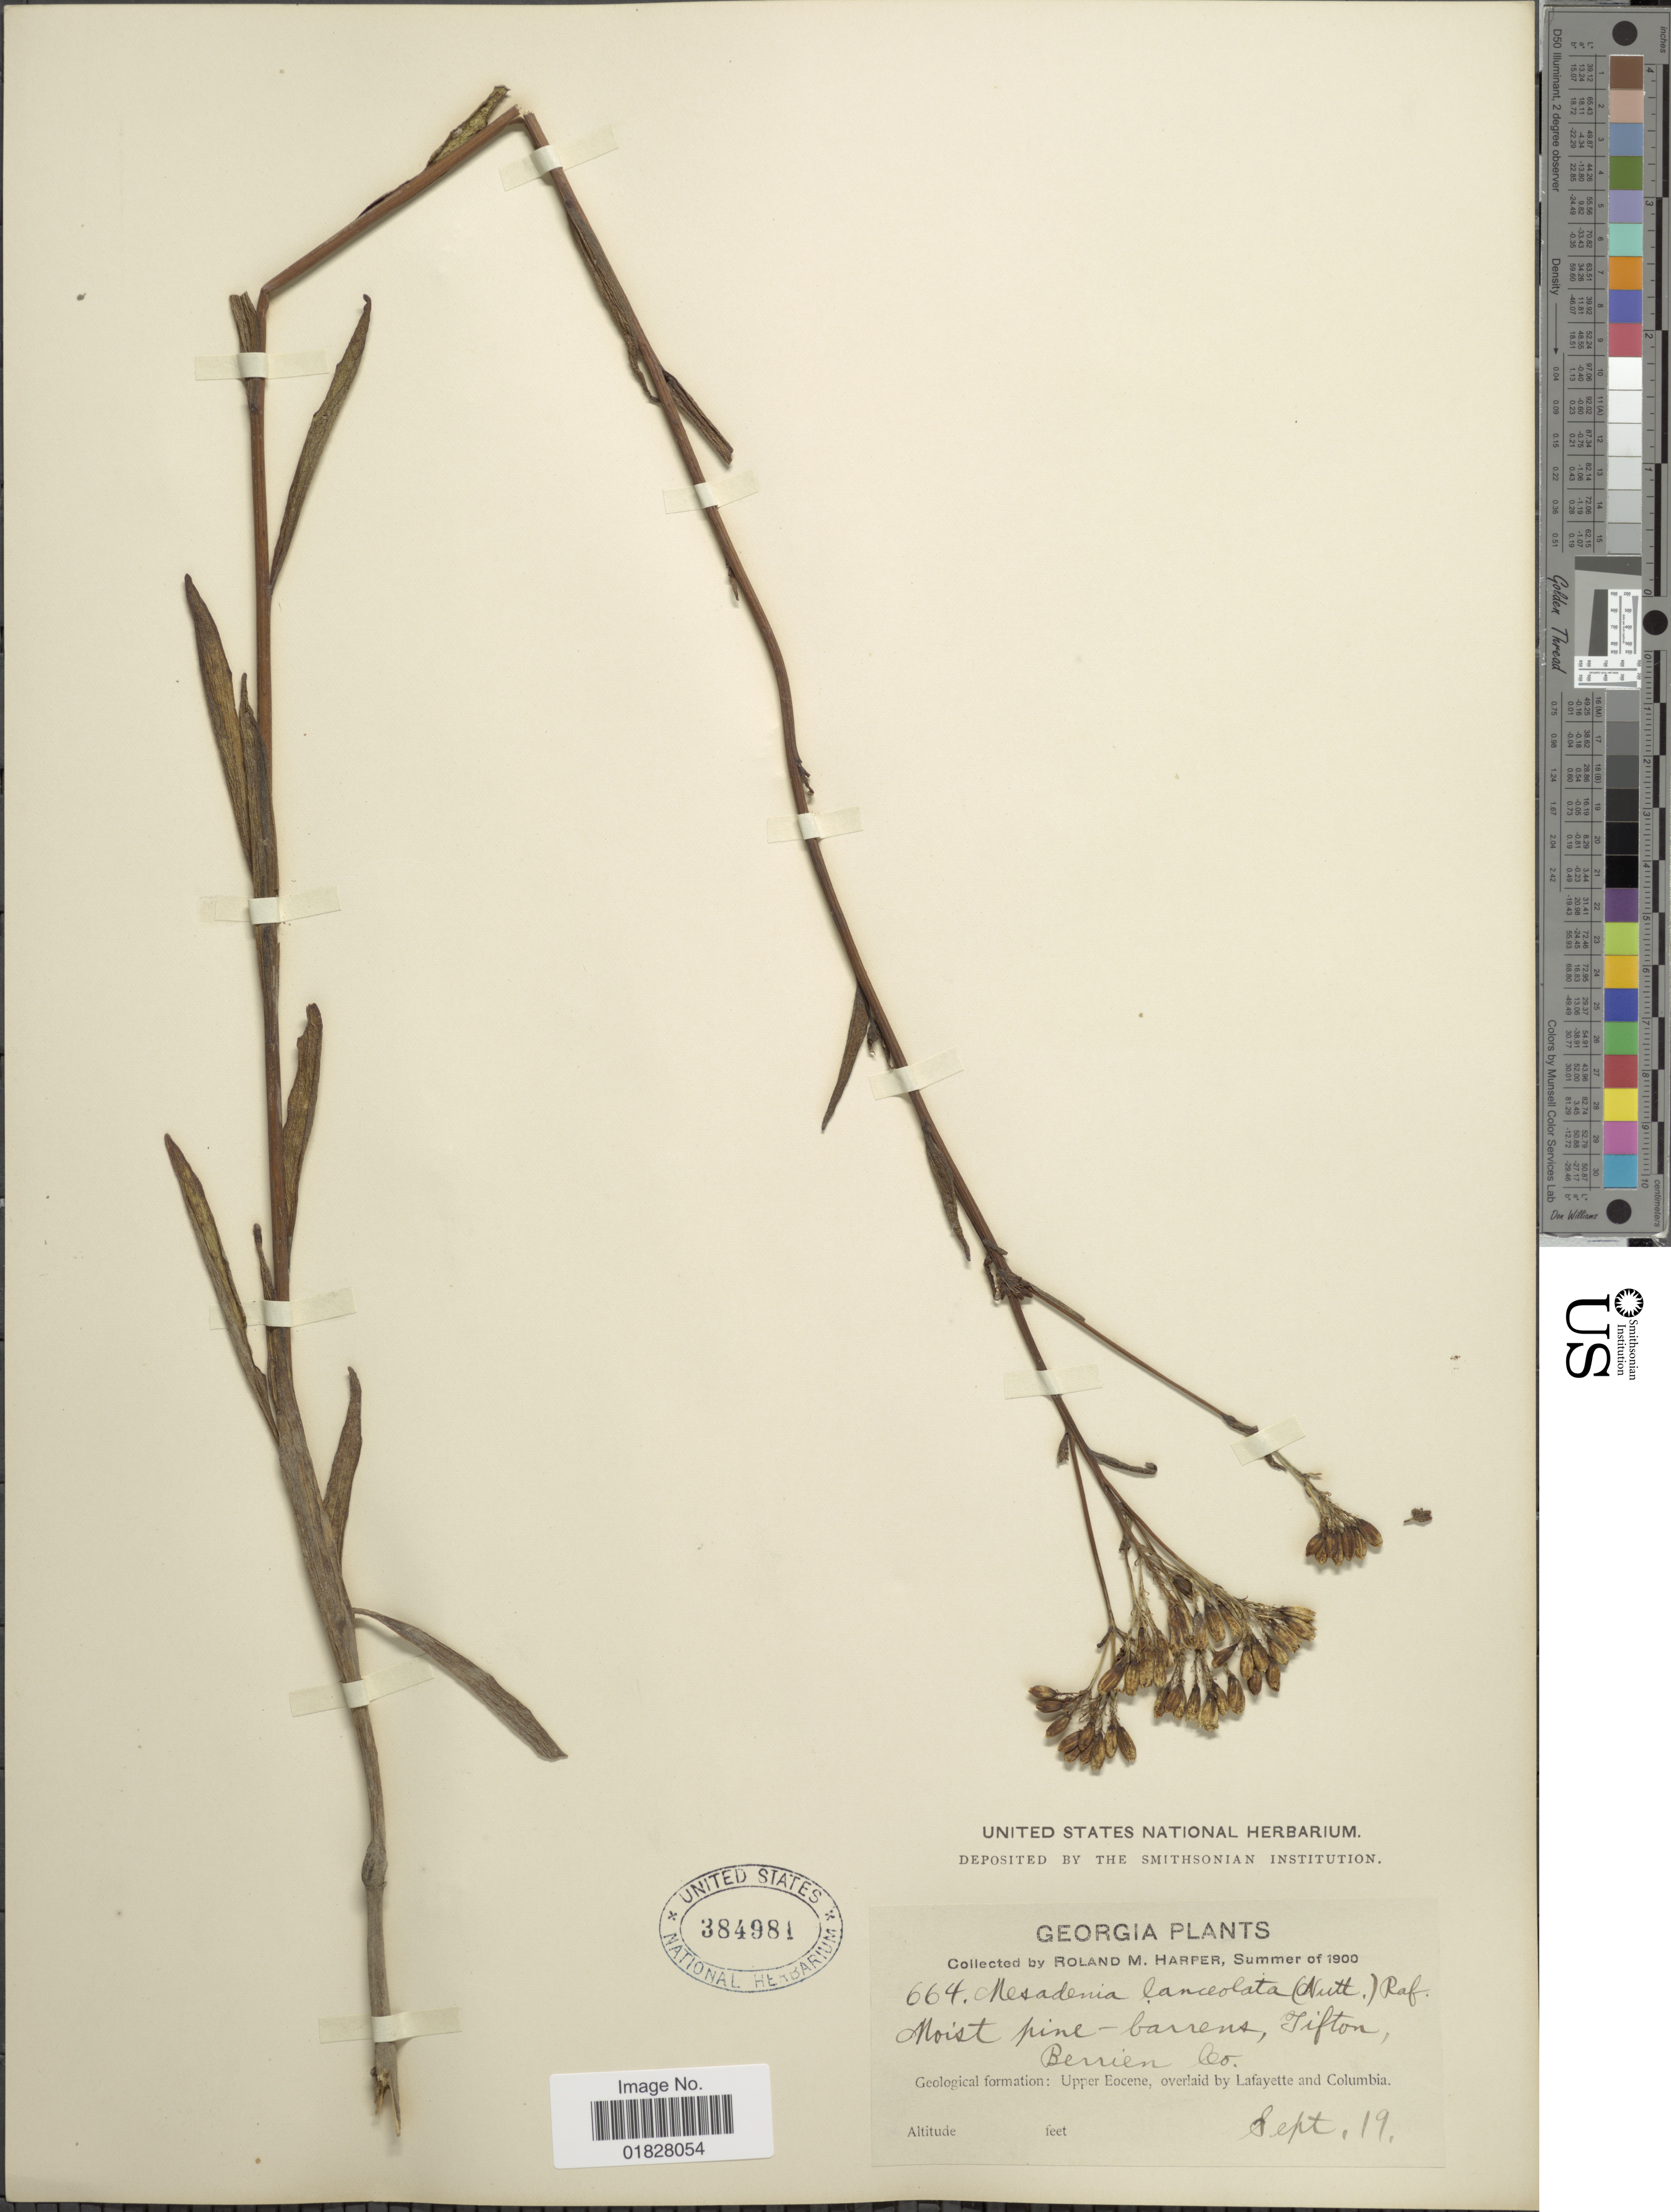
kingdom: Plantae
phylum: Tracheophyta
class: Magnoliopsida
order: Asterales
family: Asteraceae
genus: Arnoglossum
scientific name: Arnoglossum ovatum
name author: (Walter) H. Rob.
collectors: R. M. Harper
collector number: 664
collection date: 1900-09-19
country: United States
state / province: Georgia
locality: Moist pine-barrens, Tifton, Berrien Co. Geological formation: Upper Eocene, overlaid by Lafayette and Columbia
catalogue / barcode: US 384981